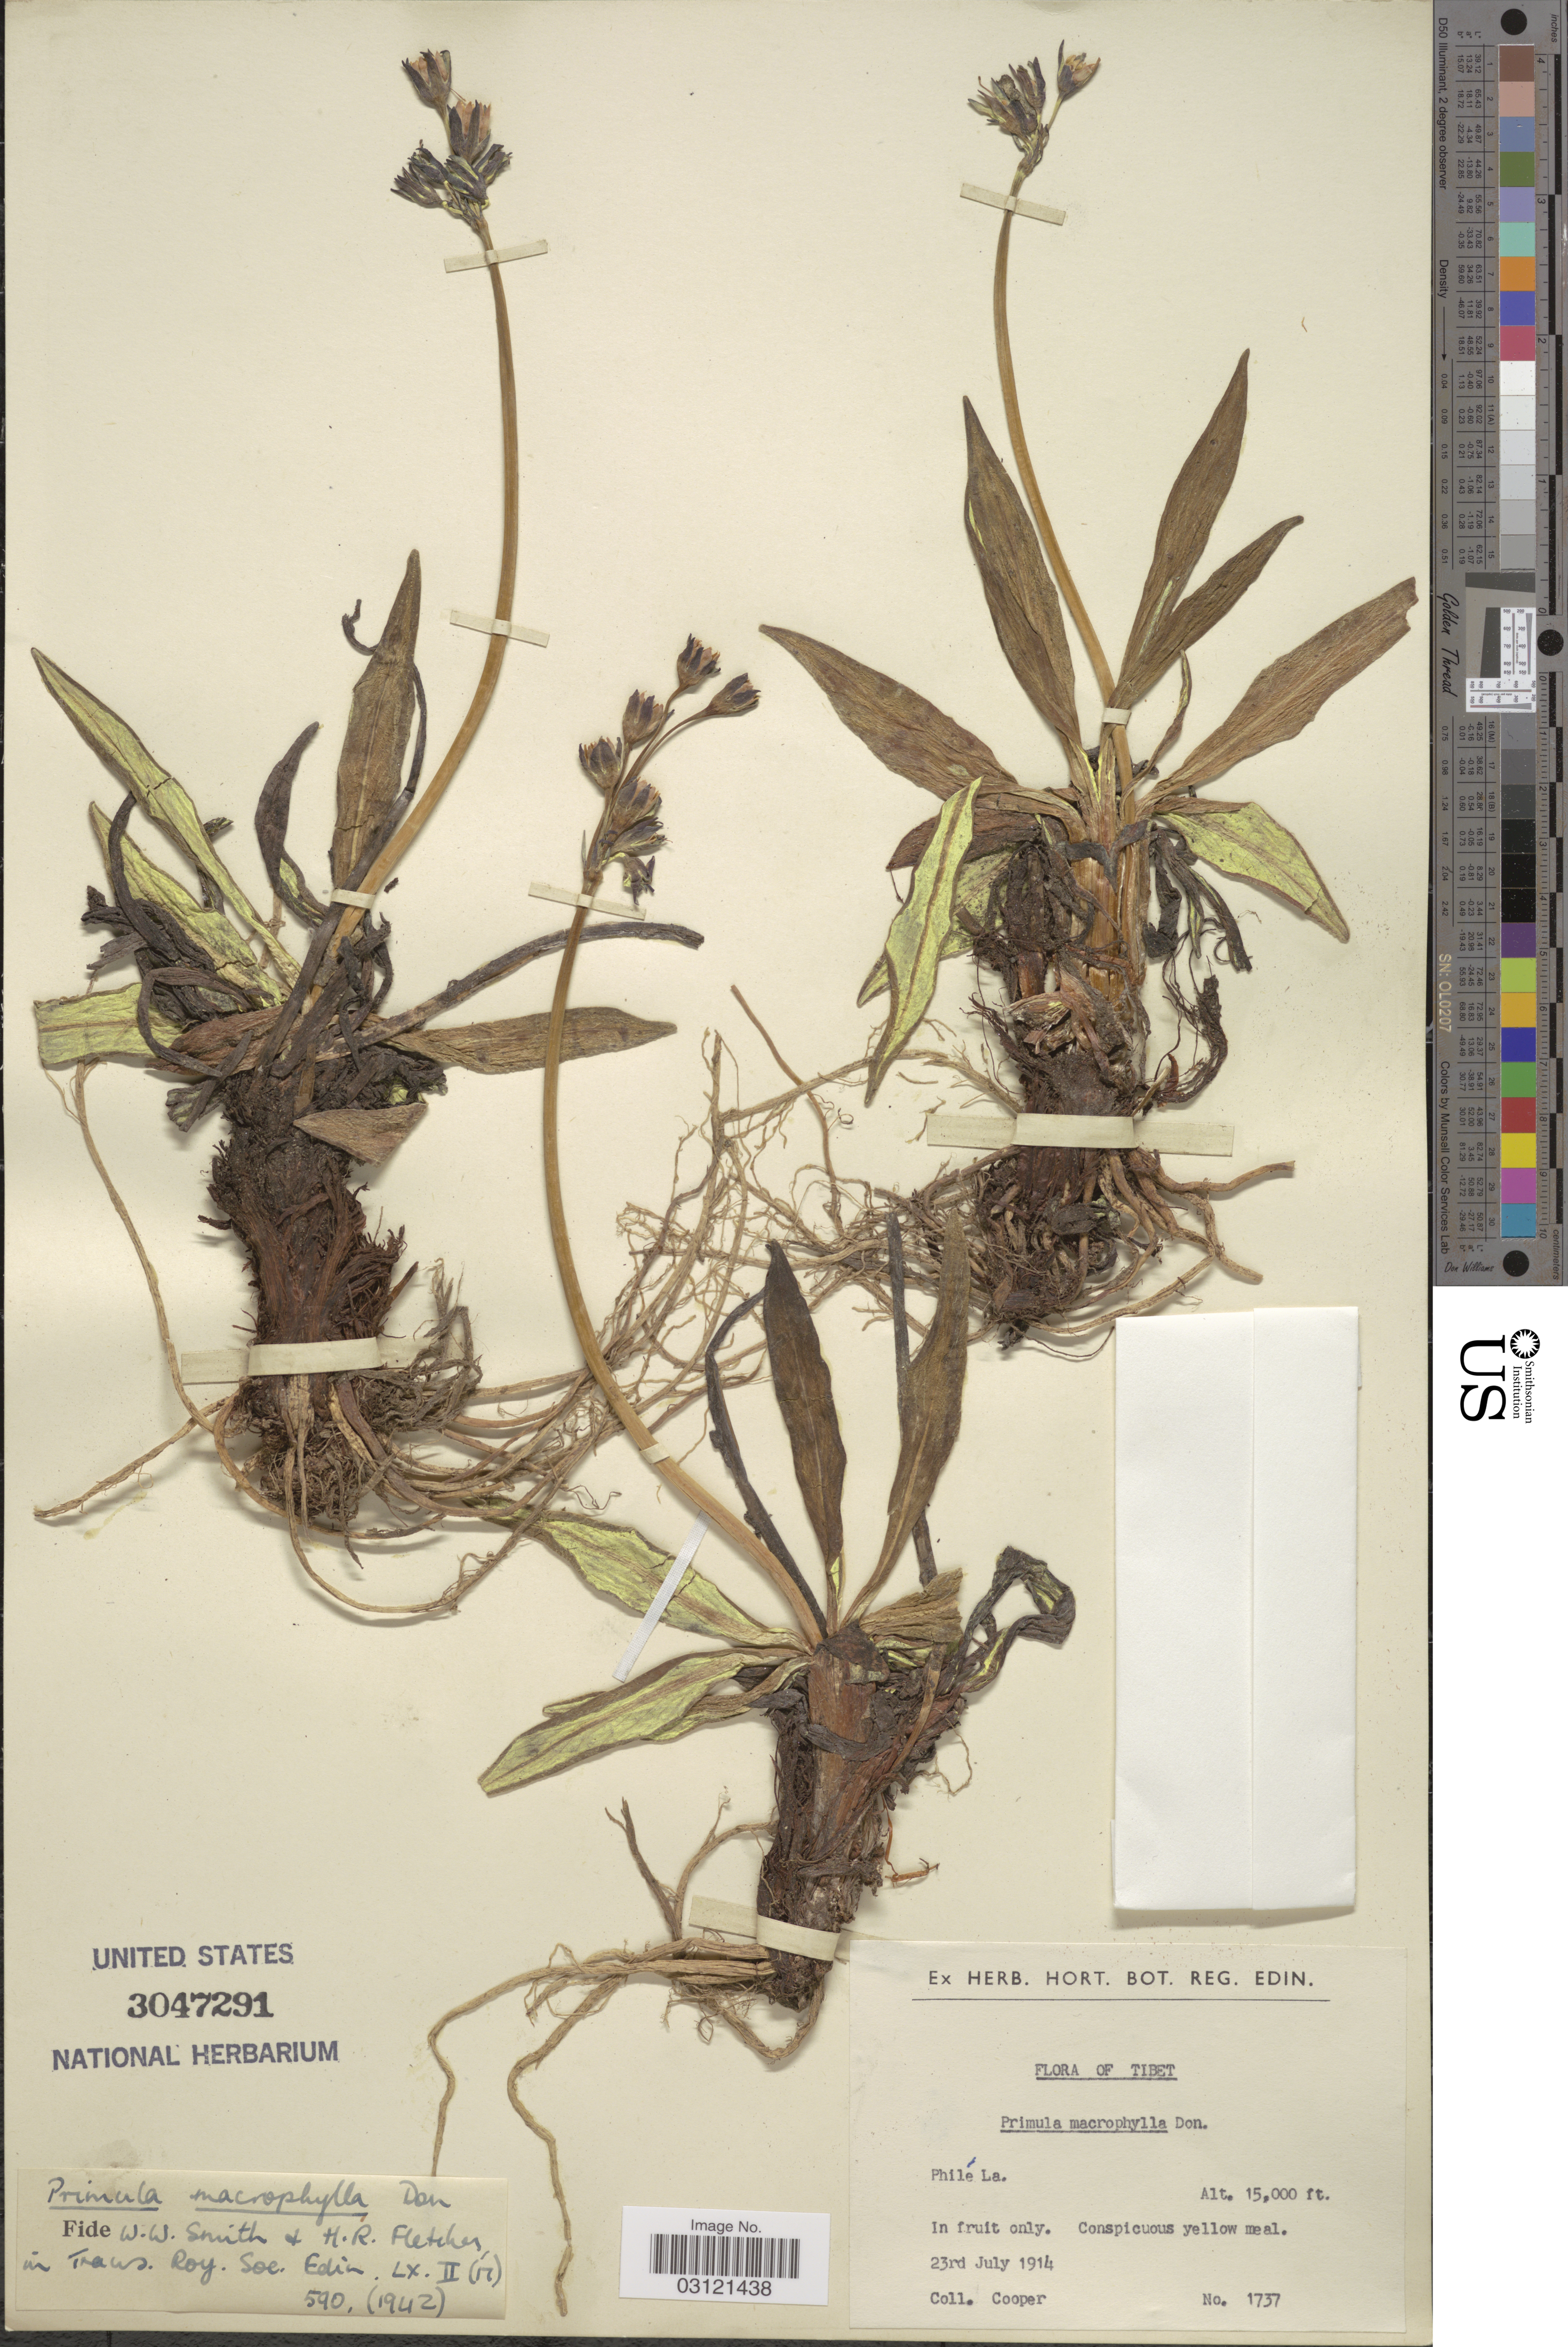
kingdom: Plantae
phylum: Tracheophyta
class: Magnoliopsida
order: Ericales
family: Primulaceae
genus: Primula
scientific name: Primula macrophylla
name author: D. Don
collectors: -- Cooper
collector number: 1737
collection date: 1914-07-23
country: China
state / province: Xizang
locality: Philé La.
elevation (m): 4572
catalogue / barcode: US 3047291